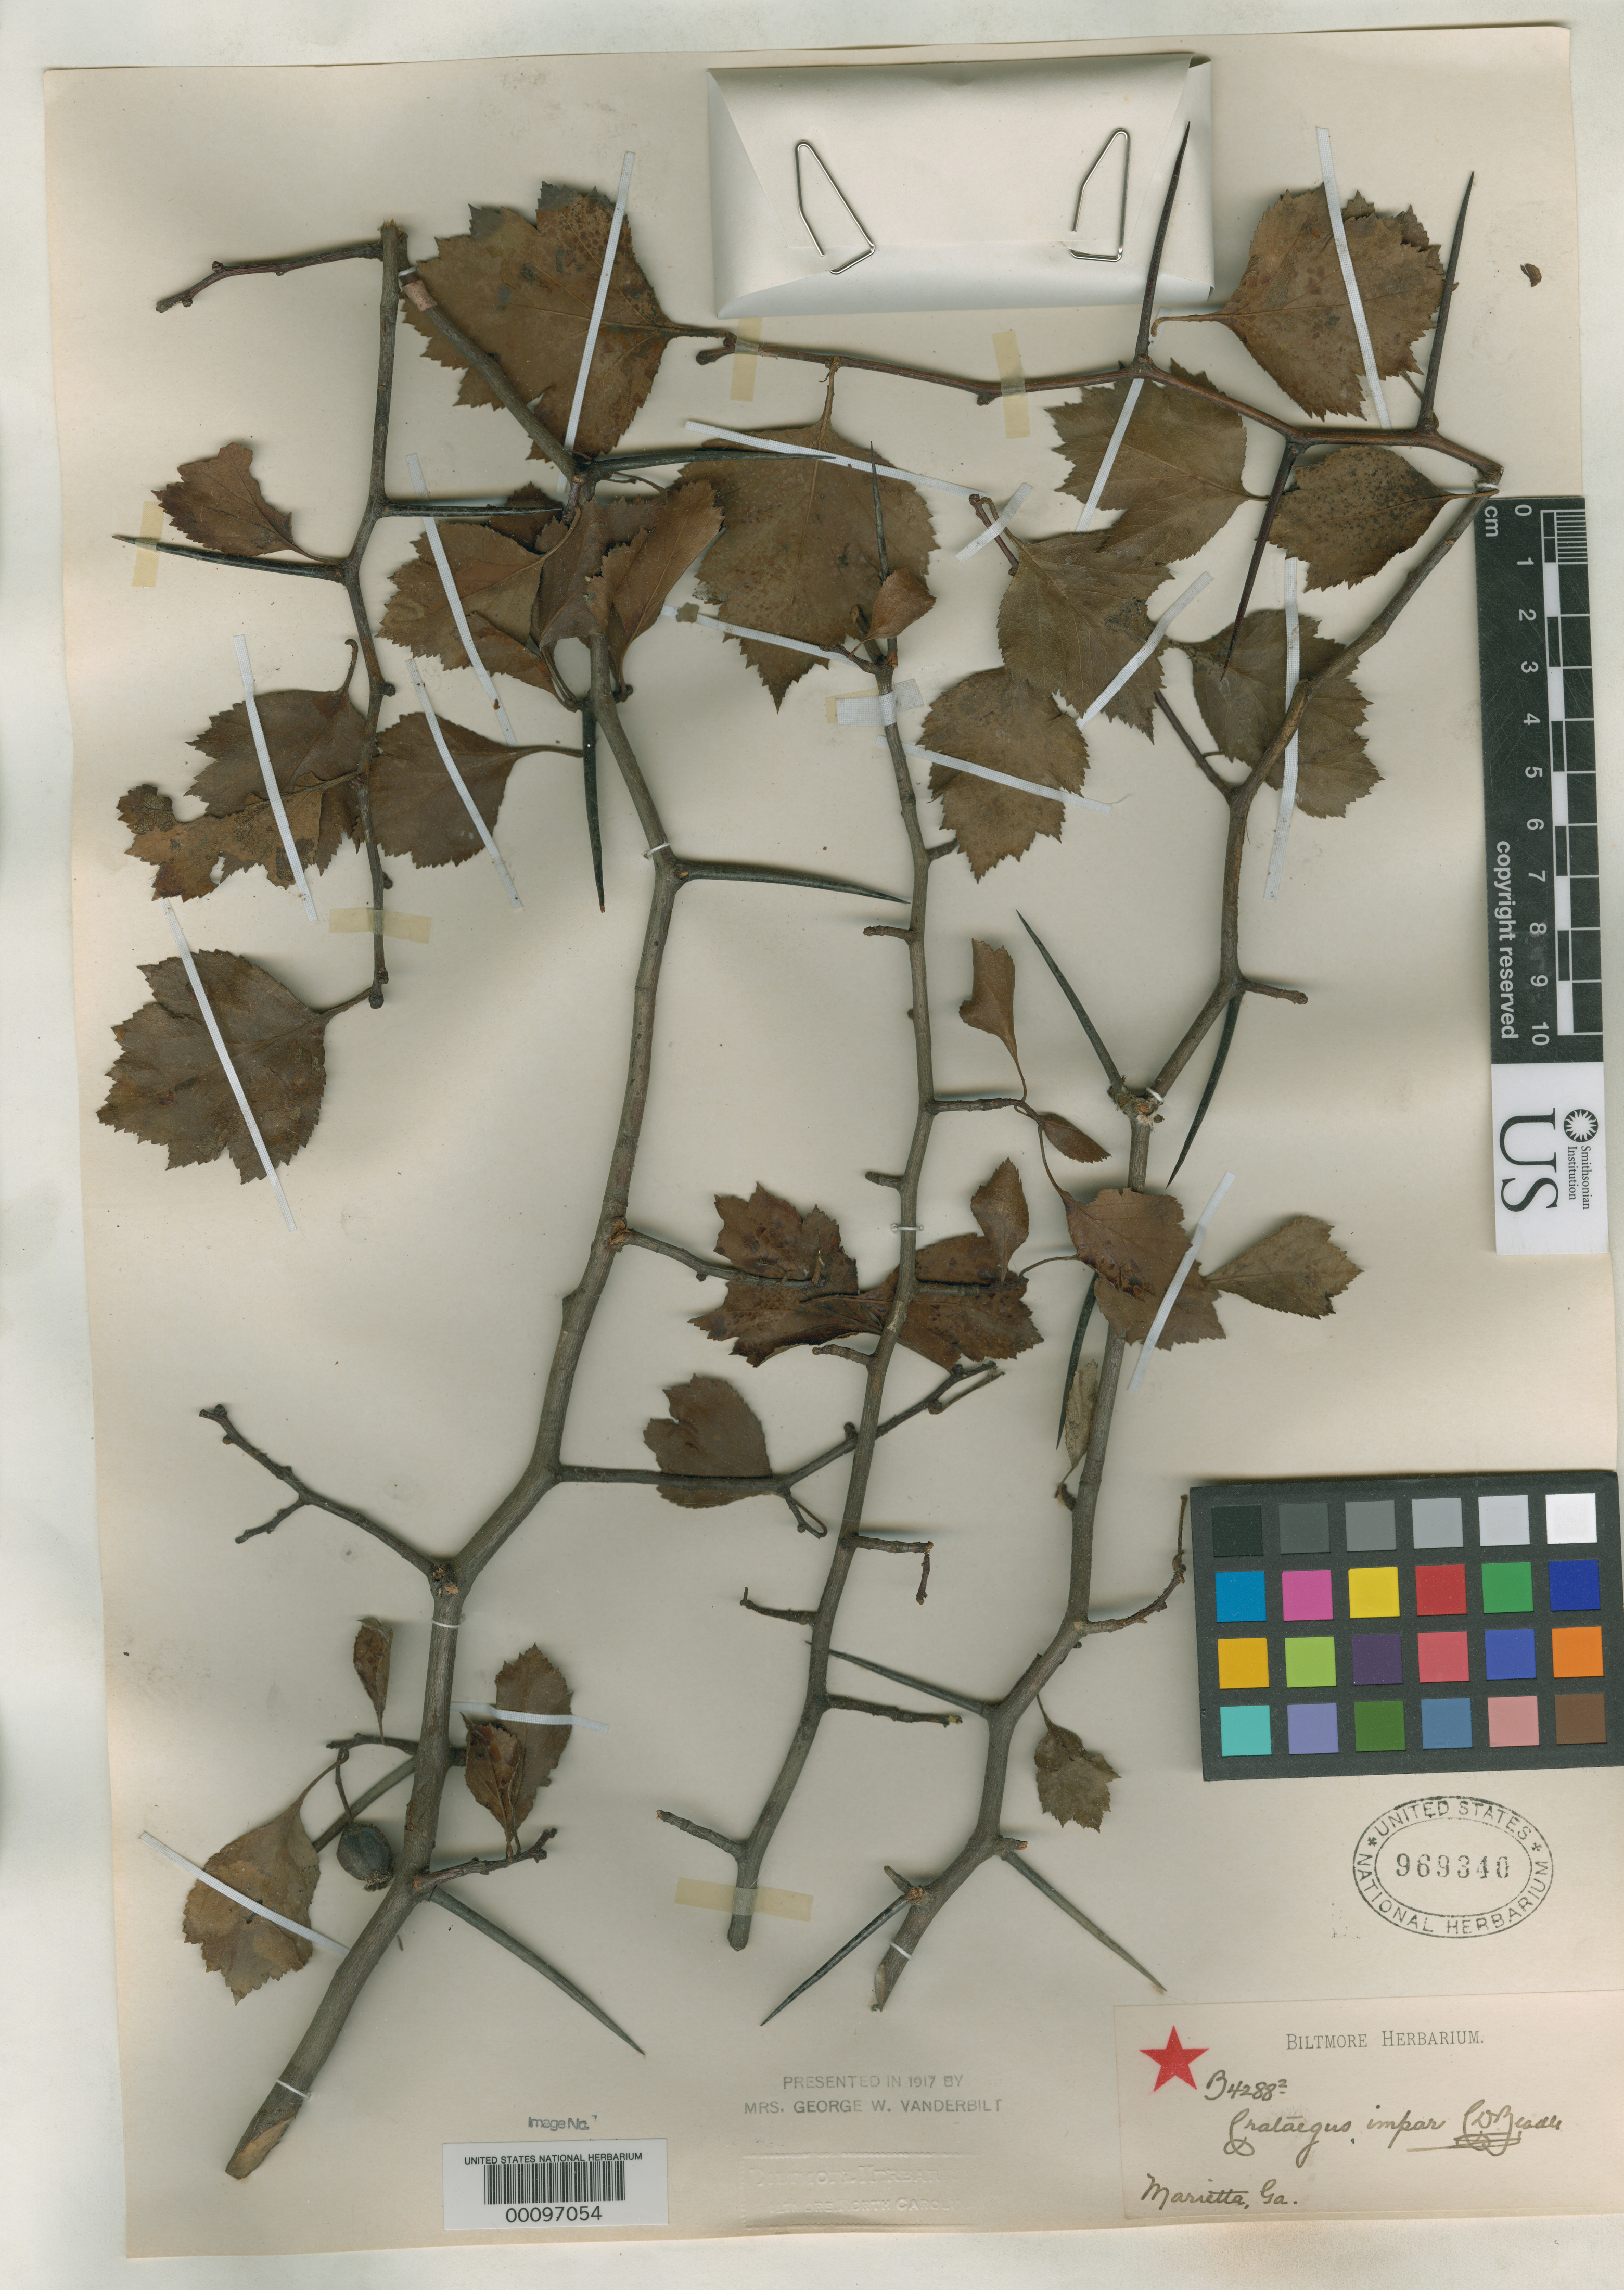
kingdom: Plantae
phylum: Tracheophyta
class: Magnoliopsida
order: Rosales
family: Rosaceae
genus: Crataegus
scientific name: Crataegus impar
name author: Beadle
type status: Syntype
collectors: ex herb. Biltmore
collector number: B 4288/2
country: United States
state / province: Georgia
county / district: Cobb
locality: Marietta.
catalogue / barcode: US 969340